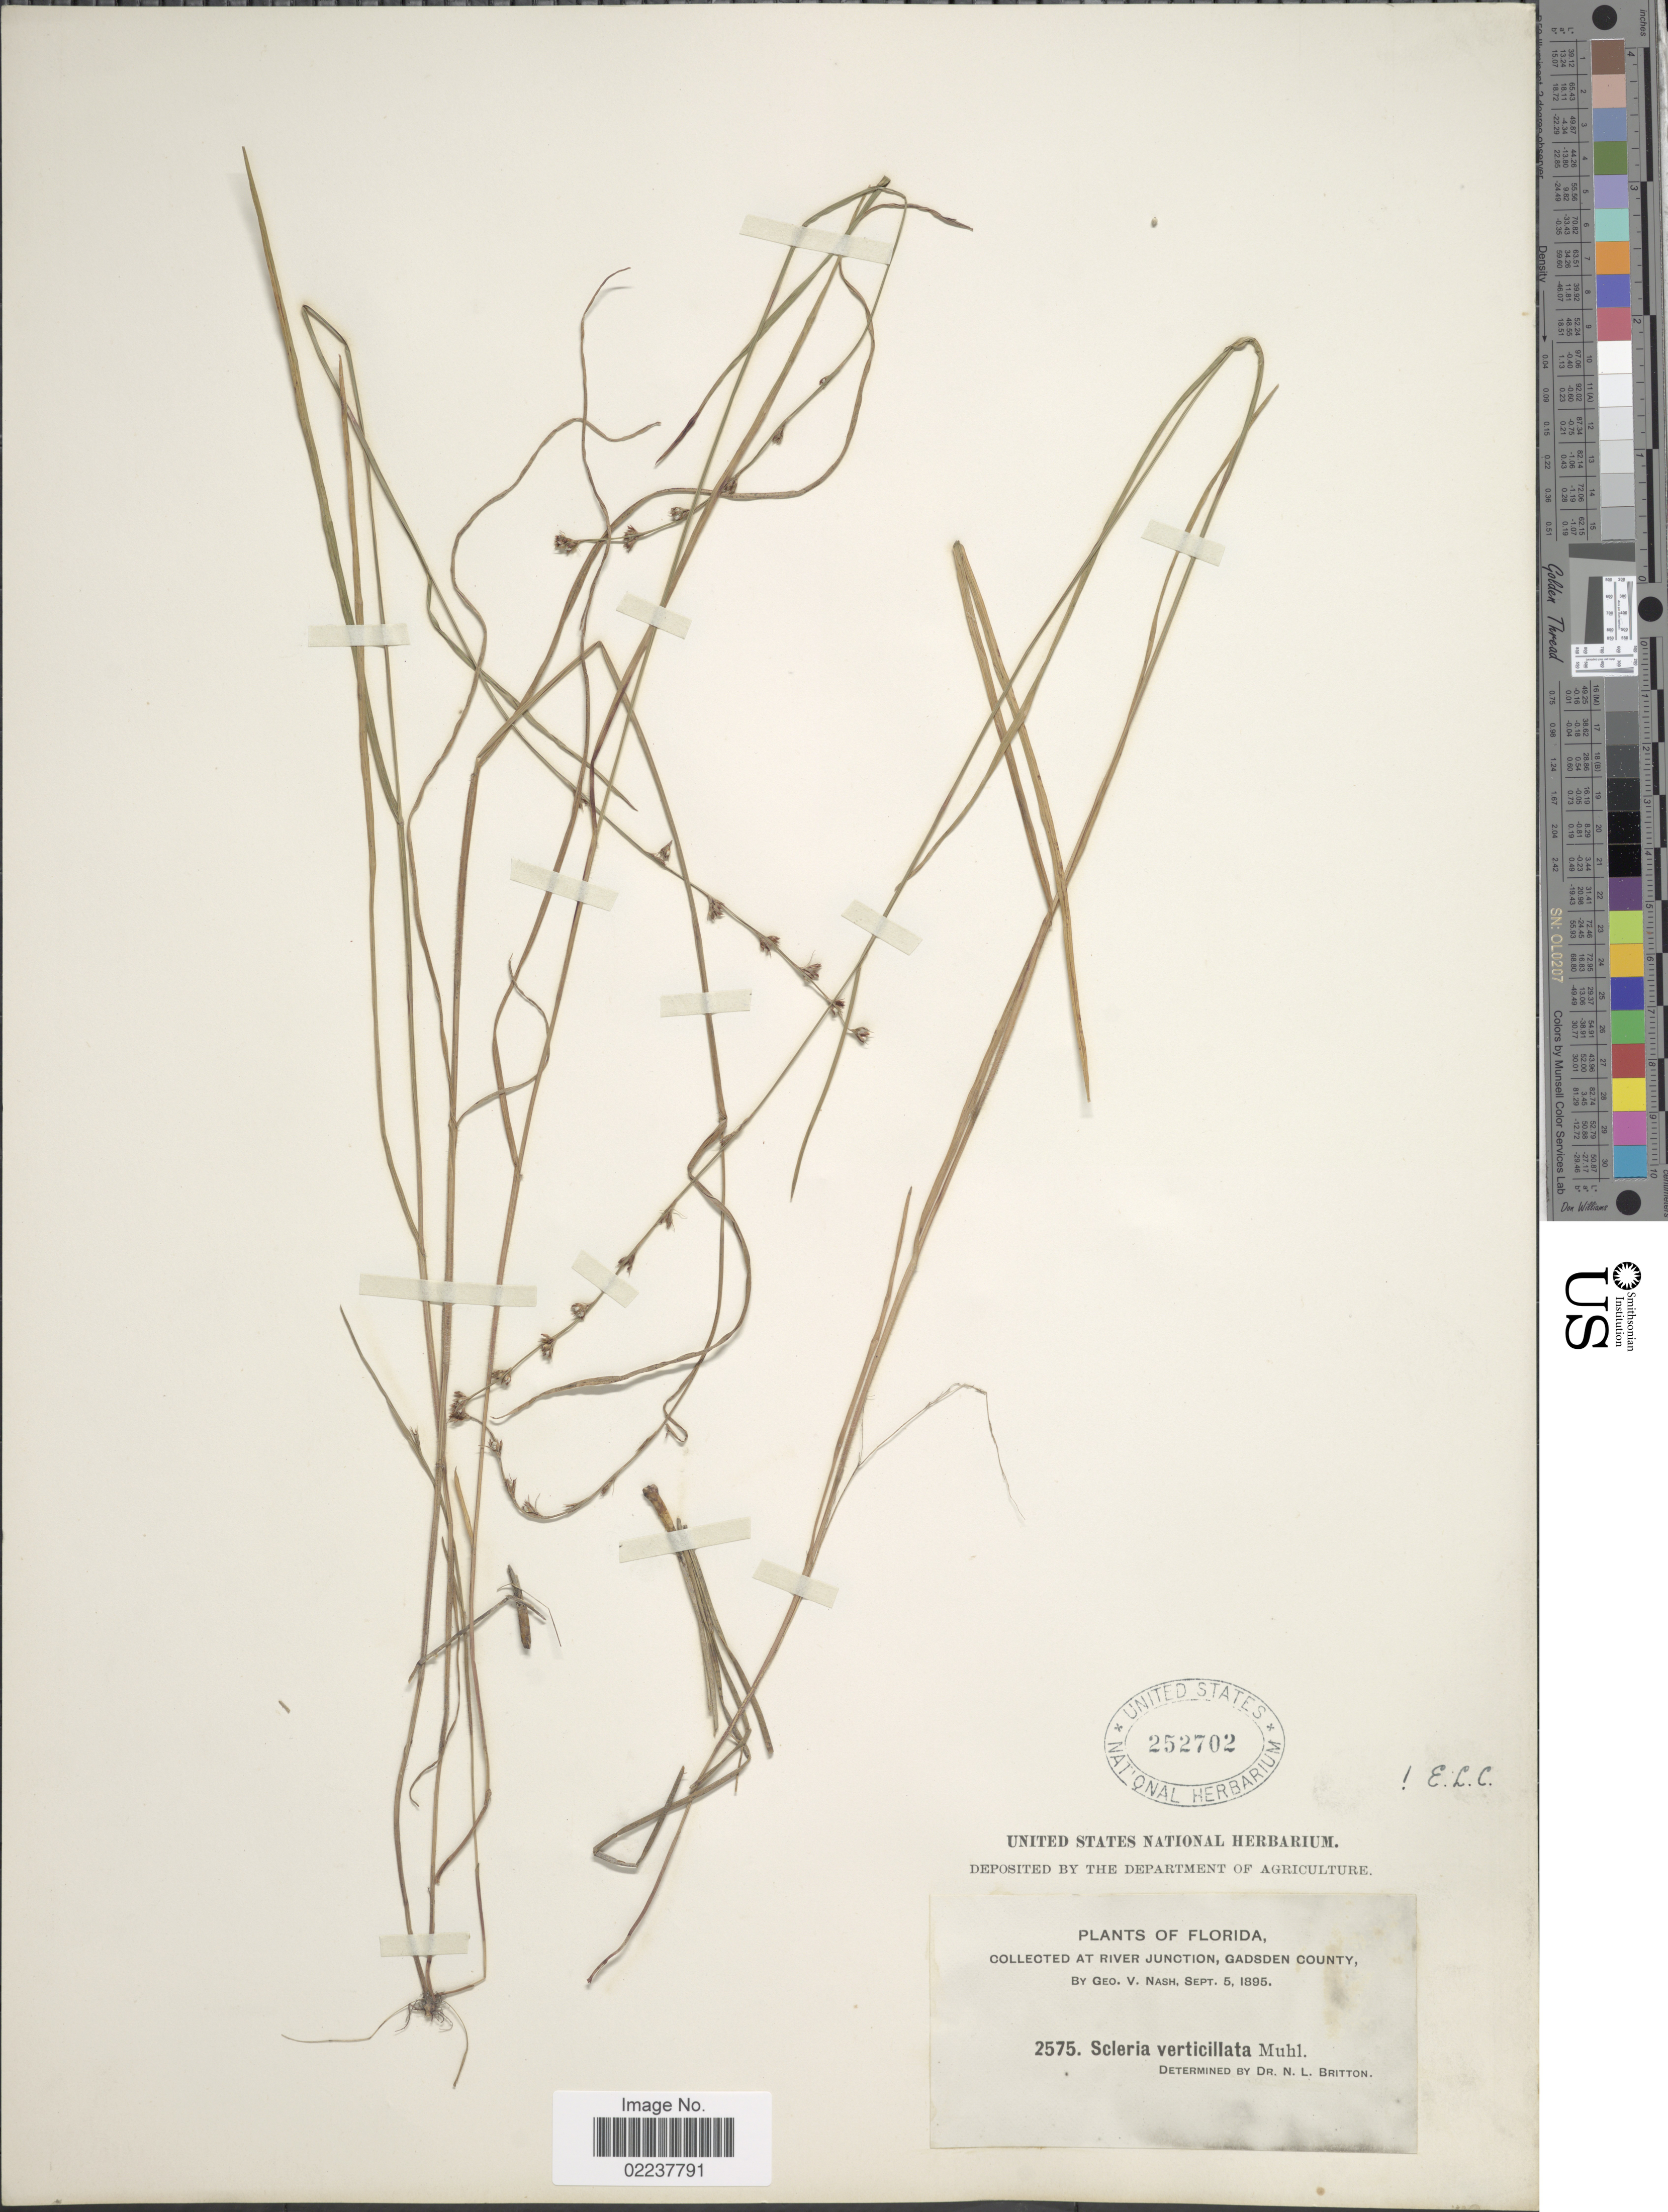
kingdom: Plantae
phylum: Tracheophyta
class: Liliopsida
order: Poales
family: Cyperaceae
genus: Scleria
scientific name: Scleria verticillata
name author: Muhl. ex Willd.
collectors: G. V. Nash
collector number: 2575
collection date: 1895-09-05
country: United States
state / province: Florida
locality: At River Junction, Gadsen County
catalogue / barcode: US 252702